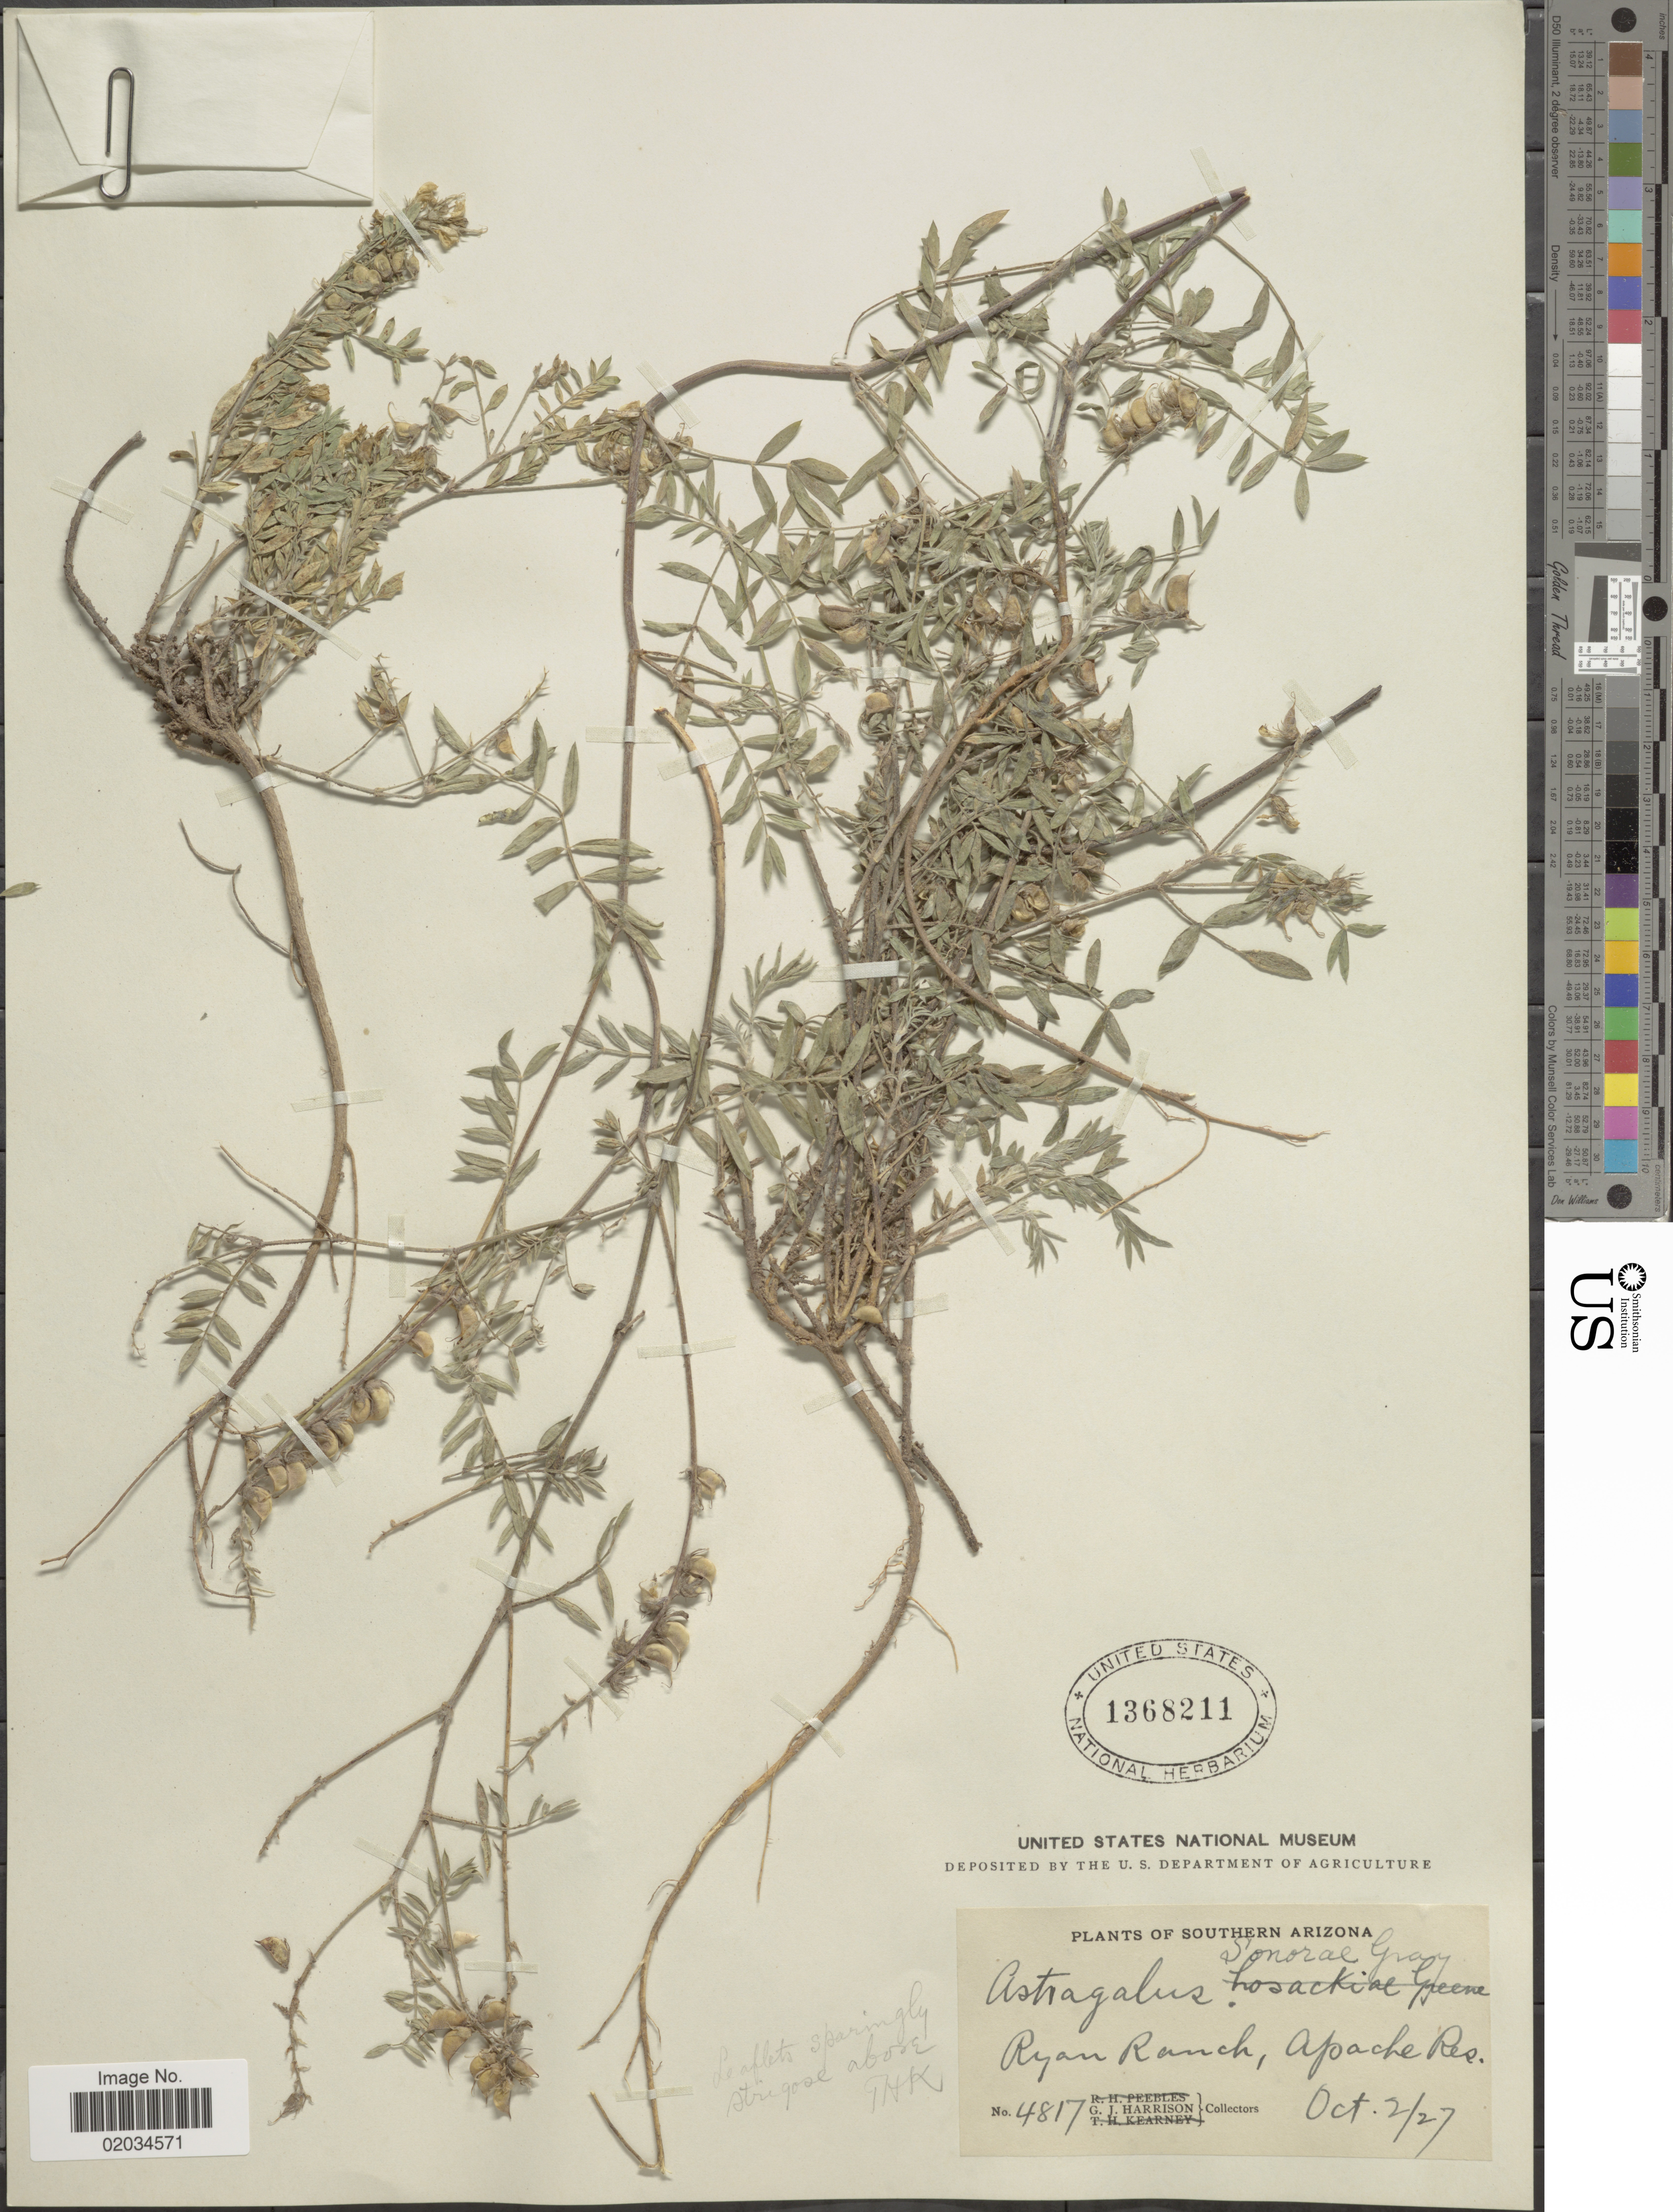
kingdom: Plantae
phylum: Tracheophyta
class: Magnoliopsida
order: Fabales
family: Fabaceae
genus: Astragalus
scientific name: Astragalus sonorae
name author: A. Gray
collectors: G. J. Harrison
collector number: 4817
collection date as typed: Transcribed d/m/y: 2/10/27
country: United States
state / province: Arizona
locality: Ryan Ranch, Apache Res., Southern Arizona.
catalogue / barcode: US 1368211